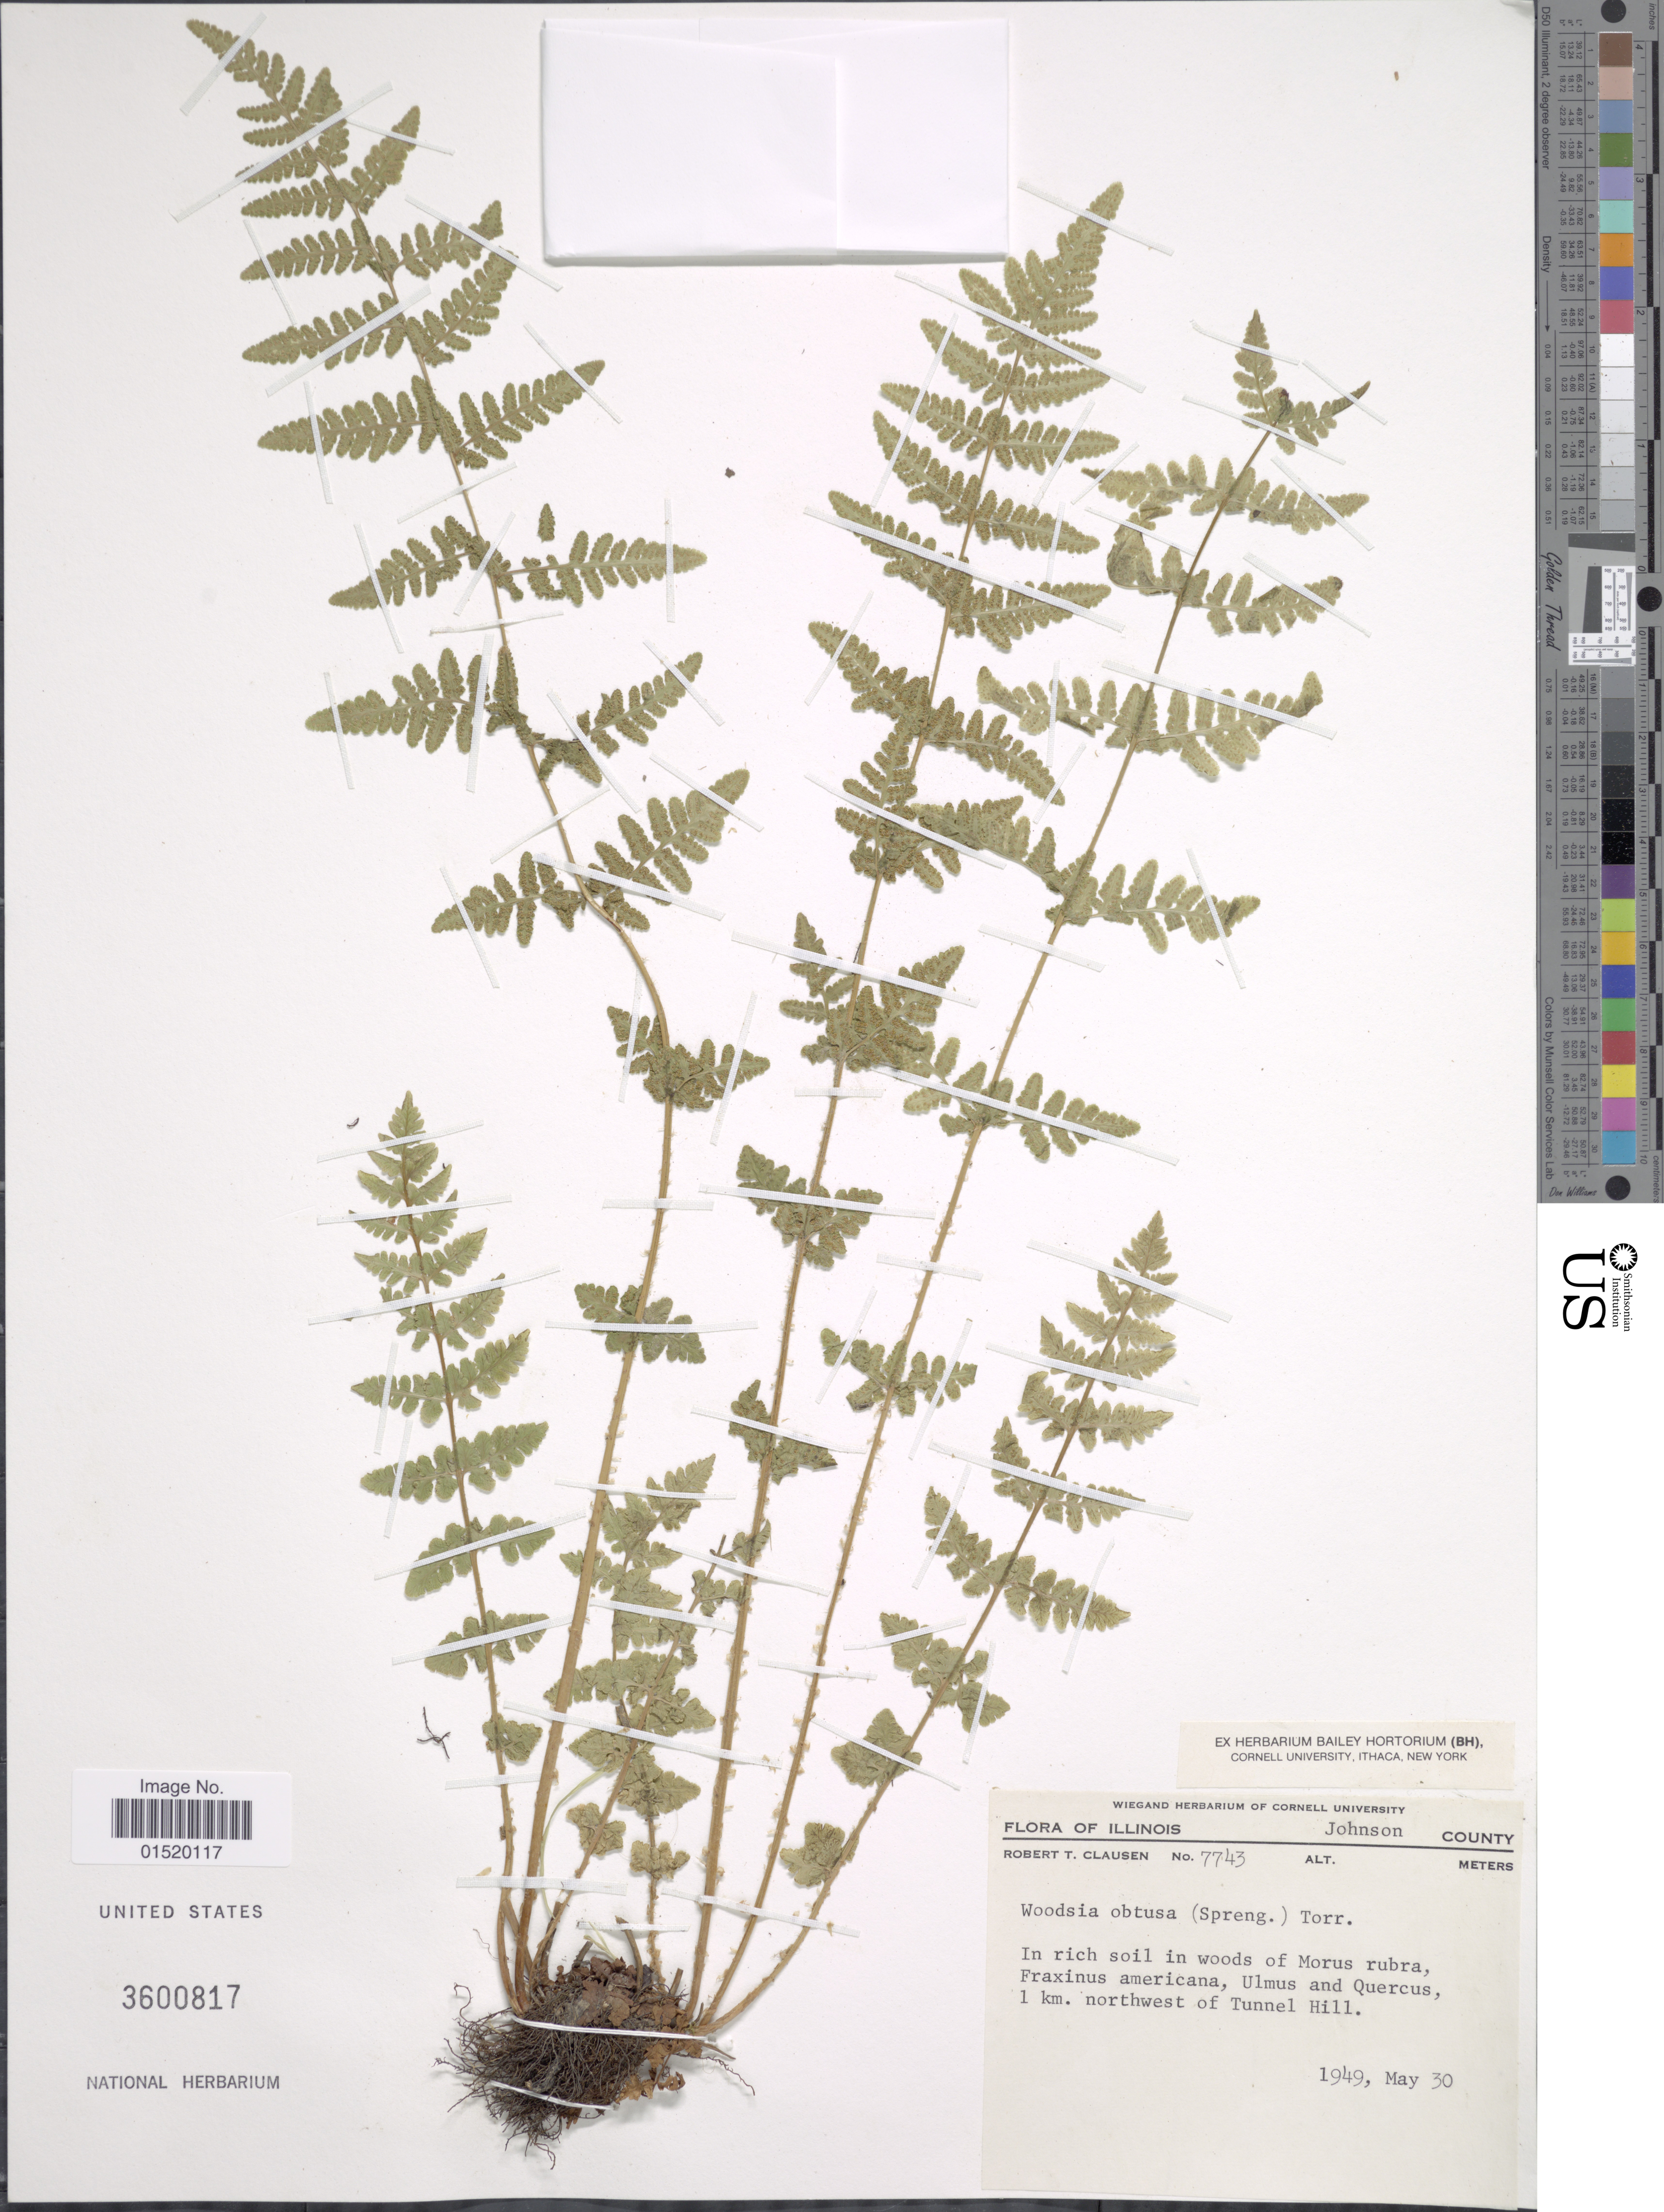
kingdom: Plantae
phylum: Tracheophyta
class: Polypodiopsida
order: Polypodiales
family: Woodsiaceae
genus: Woodsia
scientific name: Woodsia obtusa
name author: (Spreng.) Torr.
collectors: R. T. Clausen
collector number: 7743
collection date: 1949-05-30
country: United States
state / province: Illinois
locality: Johnson County, 1 km. northwest of Tunnel Hill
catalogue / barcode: US 3600817